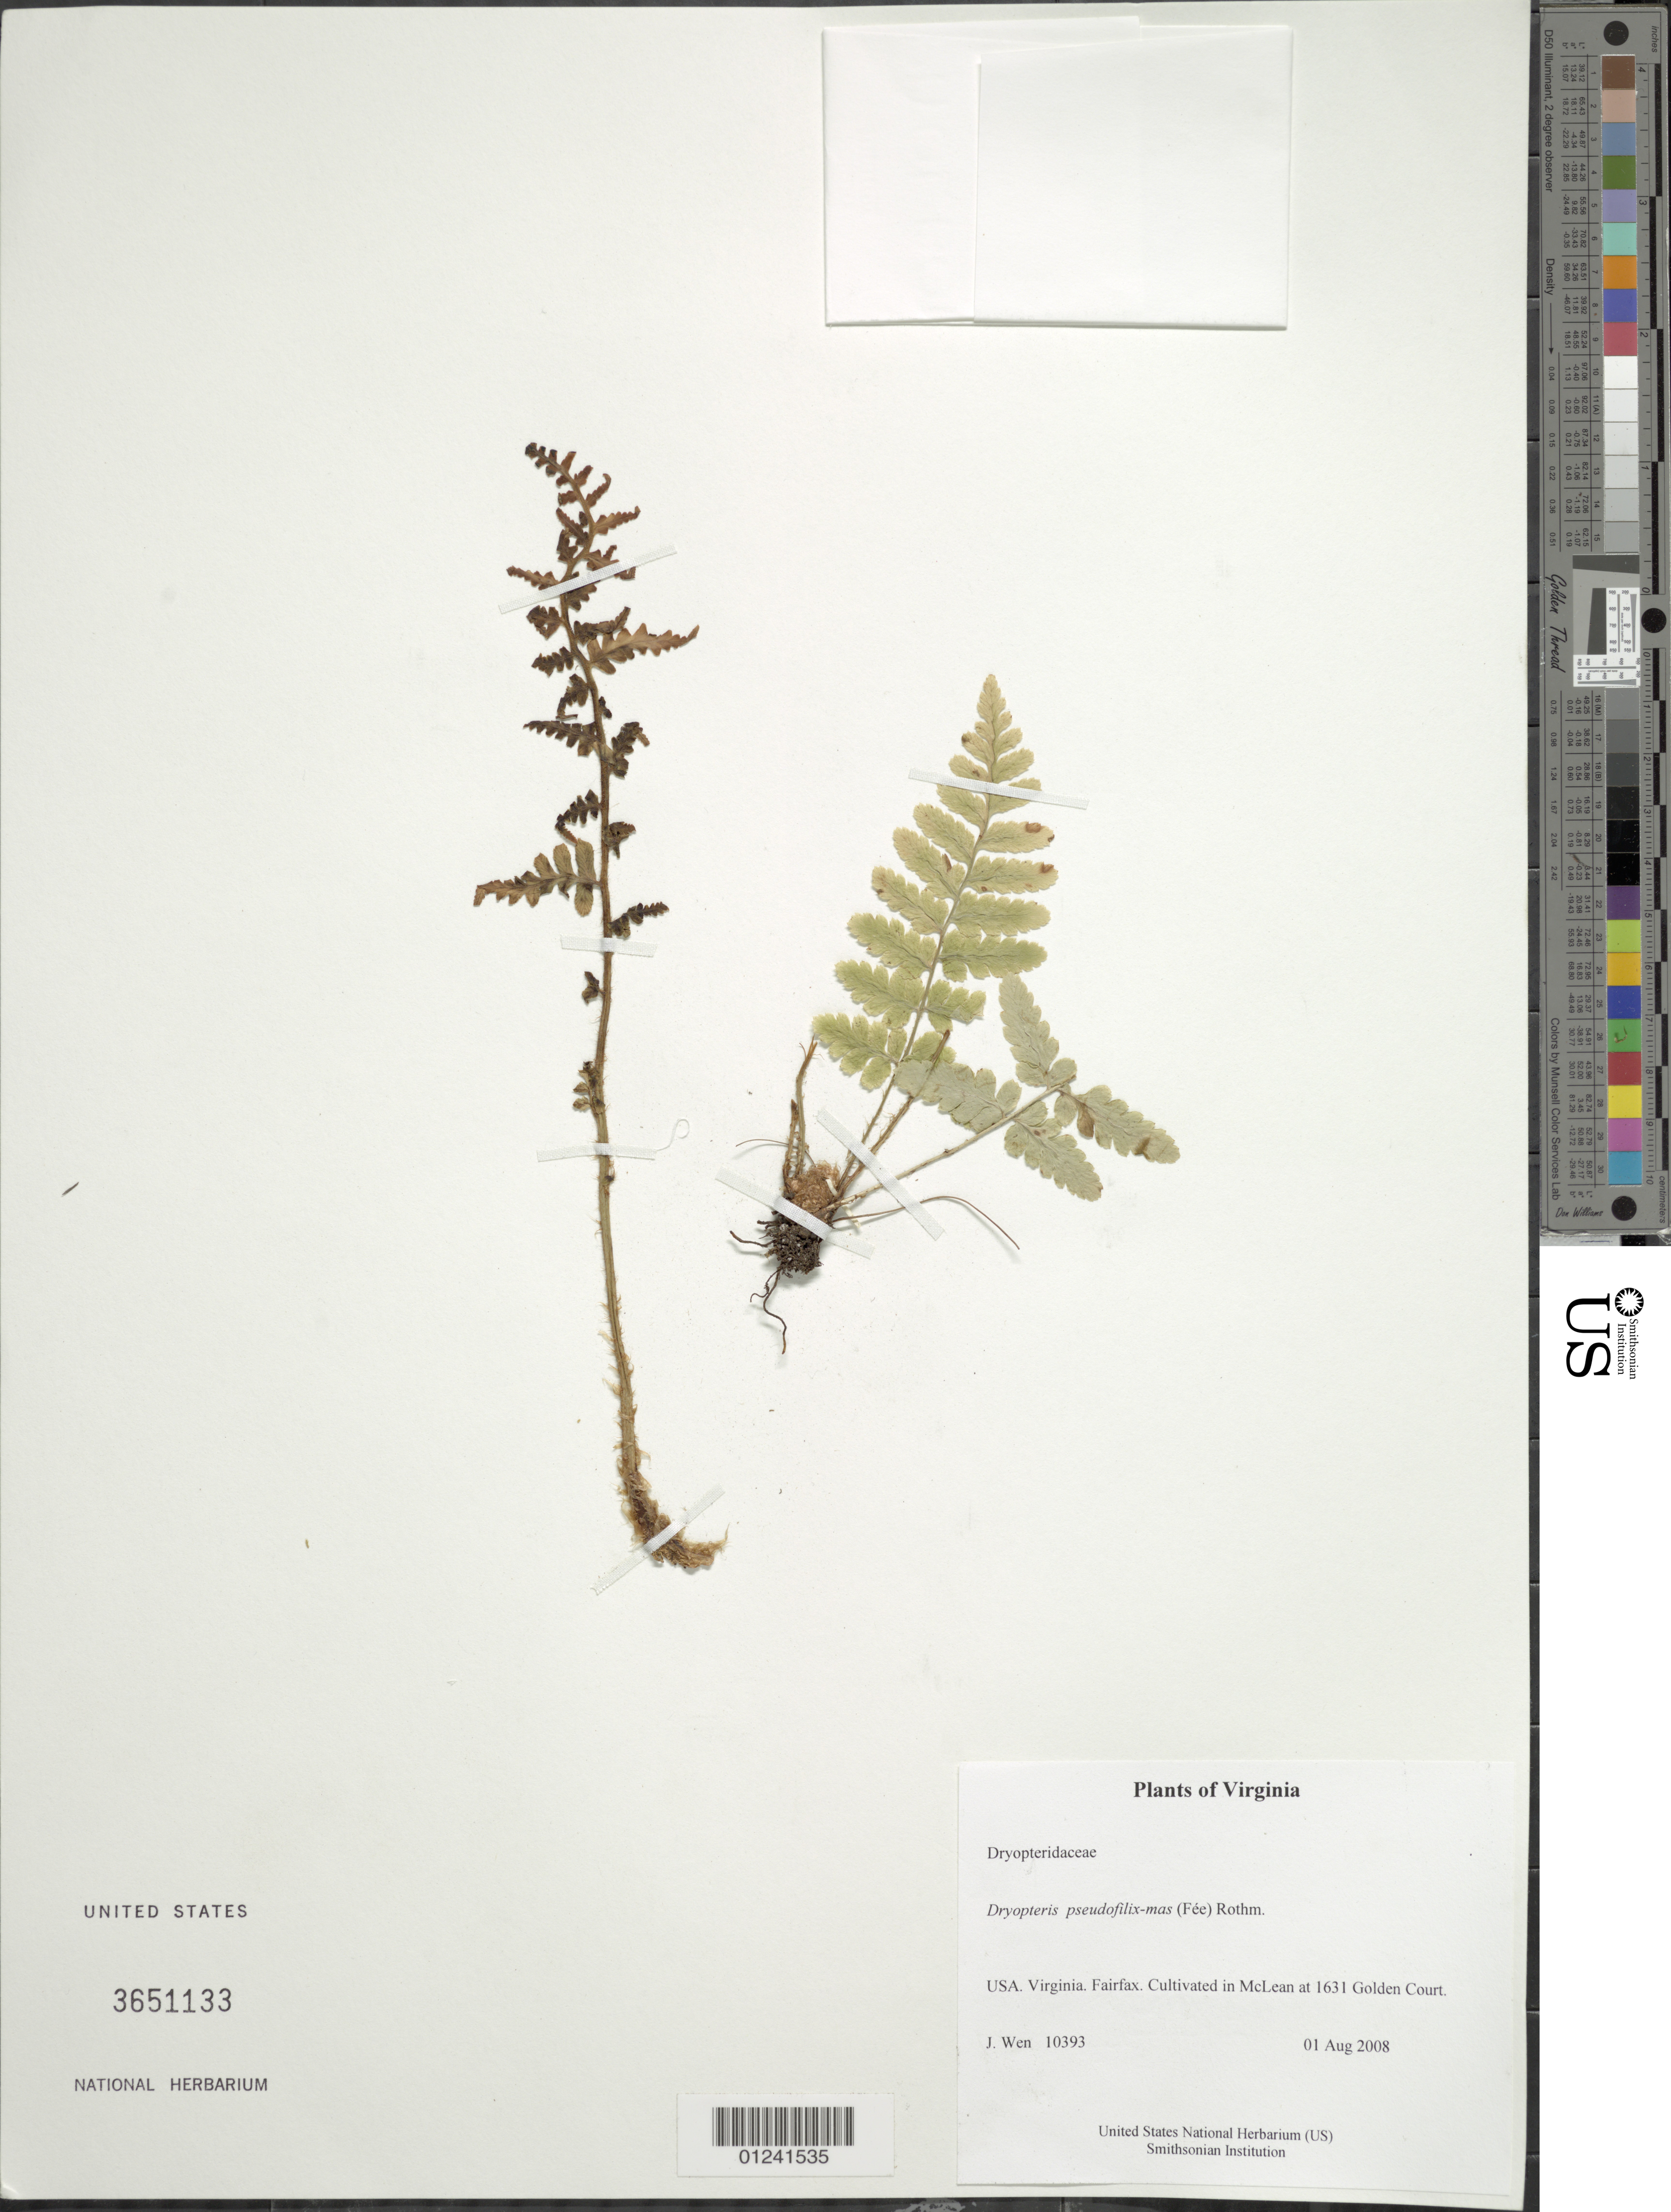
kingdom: Plantae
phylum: Tracheophyta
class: Polypodiopsida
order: Polypodiales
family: Dryopteridaceae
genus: Dryopteris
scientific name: Dryopteris pseudofilix-mas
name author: (Fée) Rothm.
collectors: J. Wen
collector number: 10393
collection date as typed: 01 Aug 2008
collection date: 2008-08-01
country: United States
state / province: Virginia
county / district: Fairfax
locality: Cultivated in McLean at 1631 Golden Court.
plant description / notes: DNA voucher.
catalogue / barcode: US 3651133